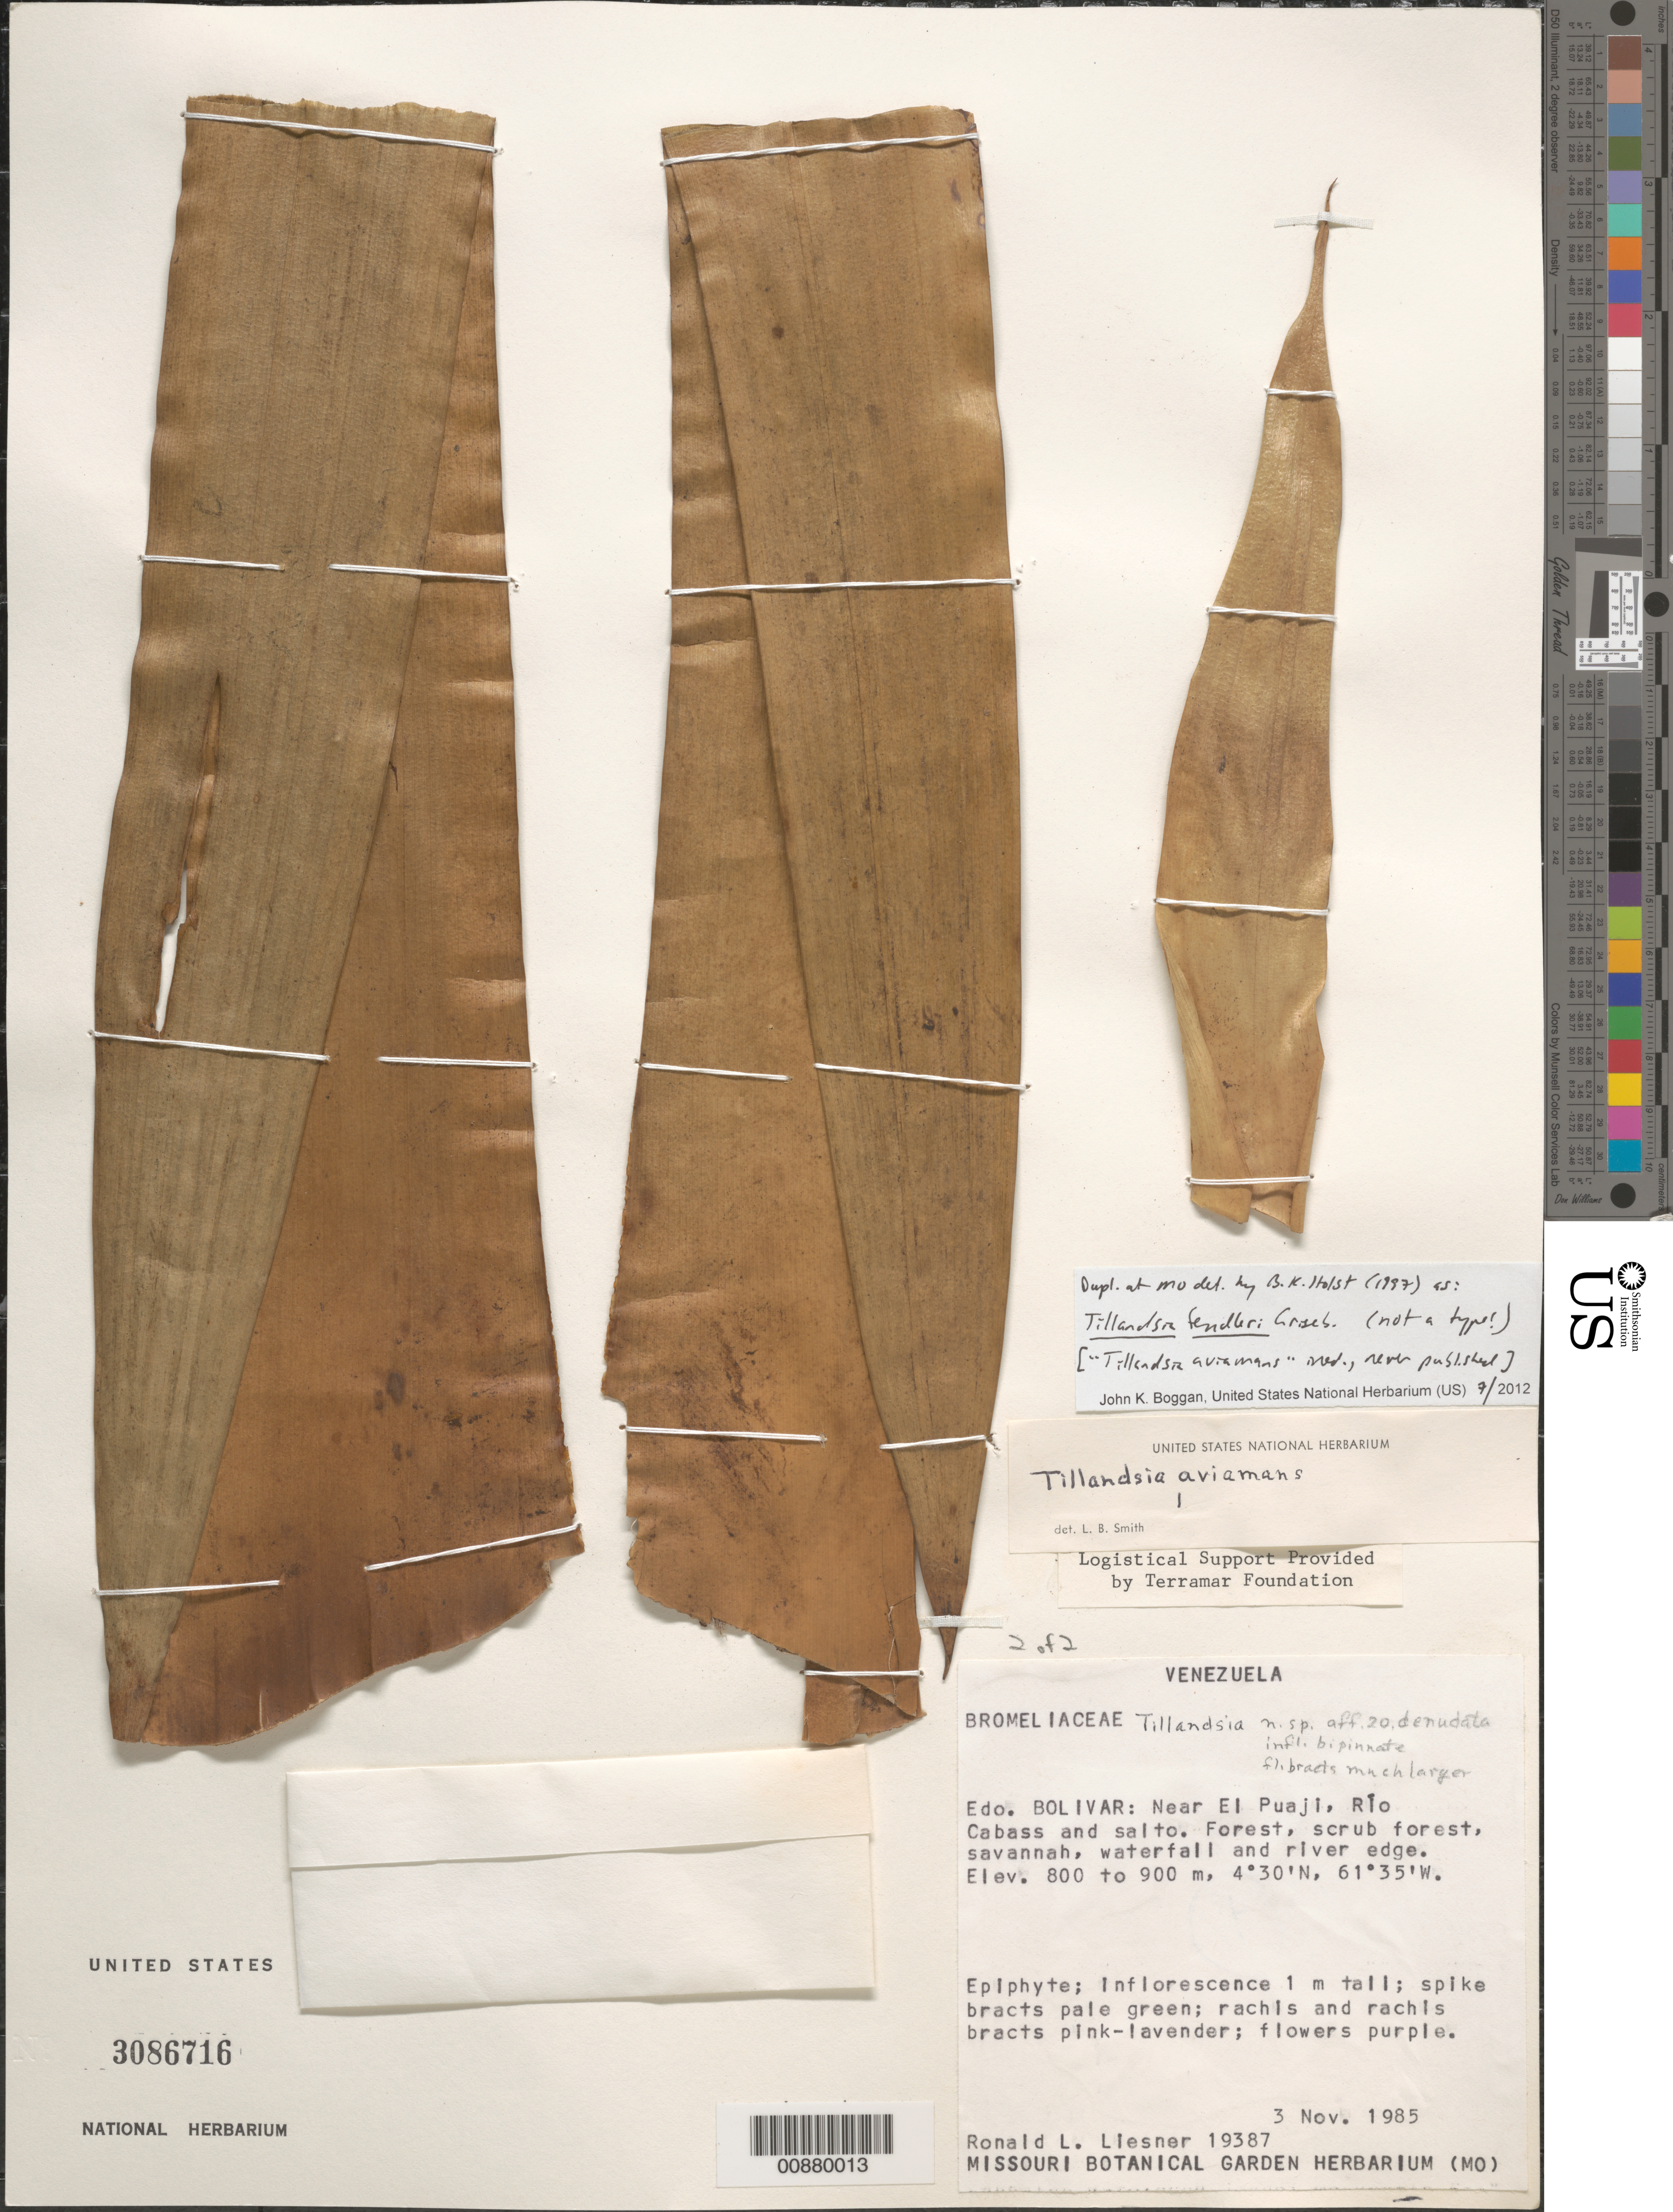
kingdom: Plantae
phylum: Tracheophyta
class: Liliopsida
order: Poales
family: Bromeliaceae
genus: Tillandsia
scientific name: Tillandsia fendleri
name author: Griseb.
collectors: R. L. Liesner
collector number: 19387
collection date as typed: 3-Nov-85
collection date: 1985-11-03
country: Venezuela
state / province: Bolívar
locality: El Pauji, Río Cabass and salto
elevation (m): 800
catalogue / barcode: US 3086716